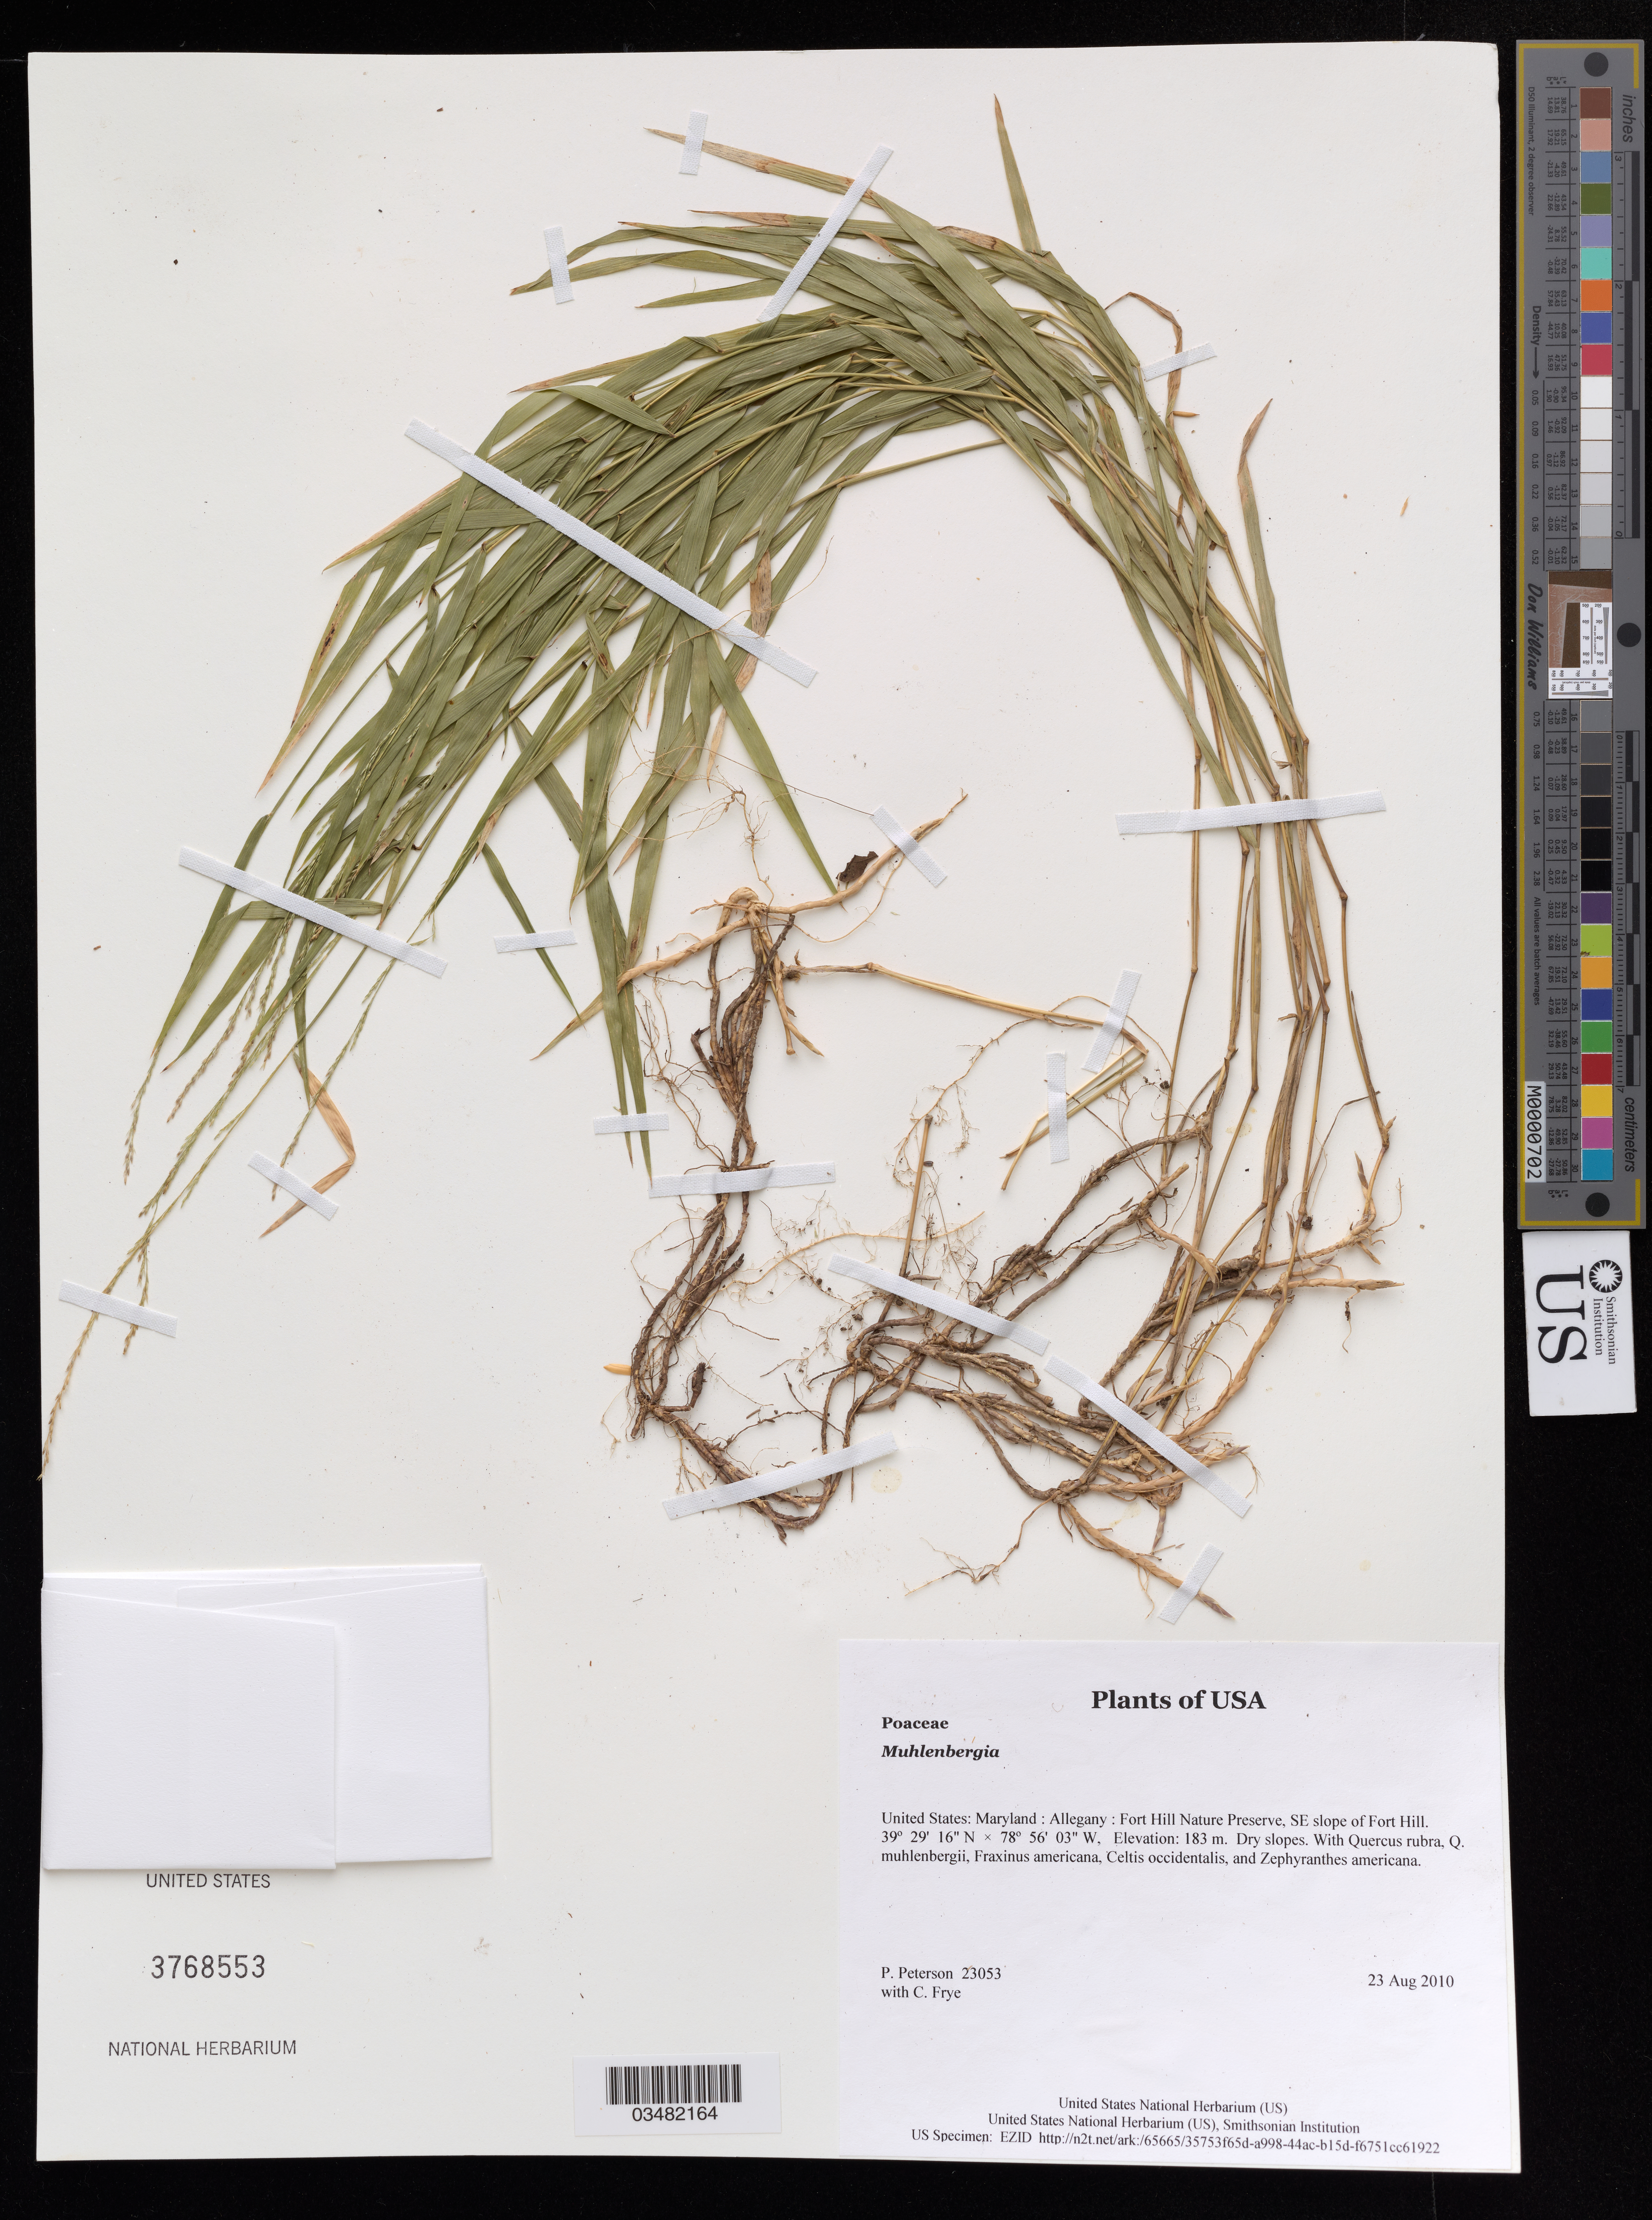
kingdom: Plantae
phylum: Tracheophyta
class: Liliopsida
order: Poales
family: Poaceae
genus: Muhlenbergia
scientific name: Muhlenbergia sp.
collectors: P. M. Peterson & C. Frye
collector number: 23053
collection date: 2010-08-23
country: United States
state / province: Maryland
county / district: Allegany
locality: Fort Hill Nature Preserve, SE slope of Fort Hill.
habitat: Dry slopes.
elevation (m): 183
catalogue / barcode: US 3768553